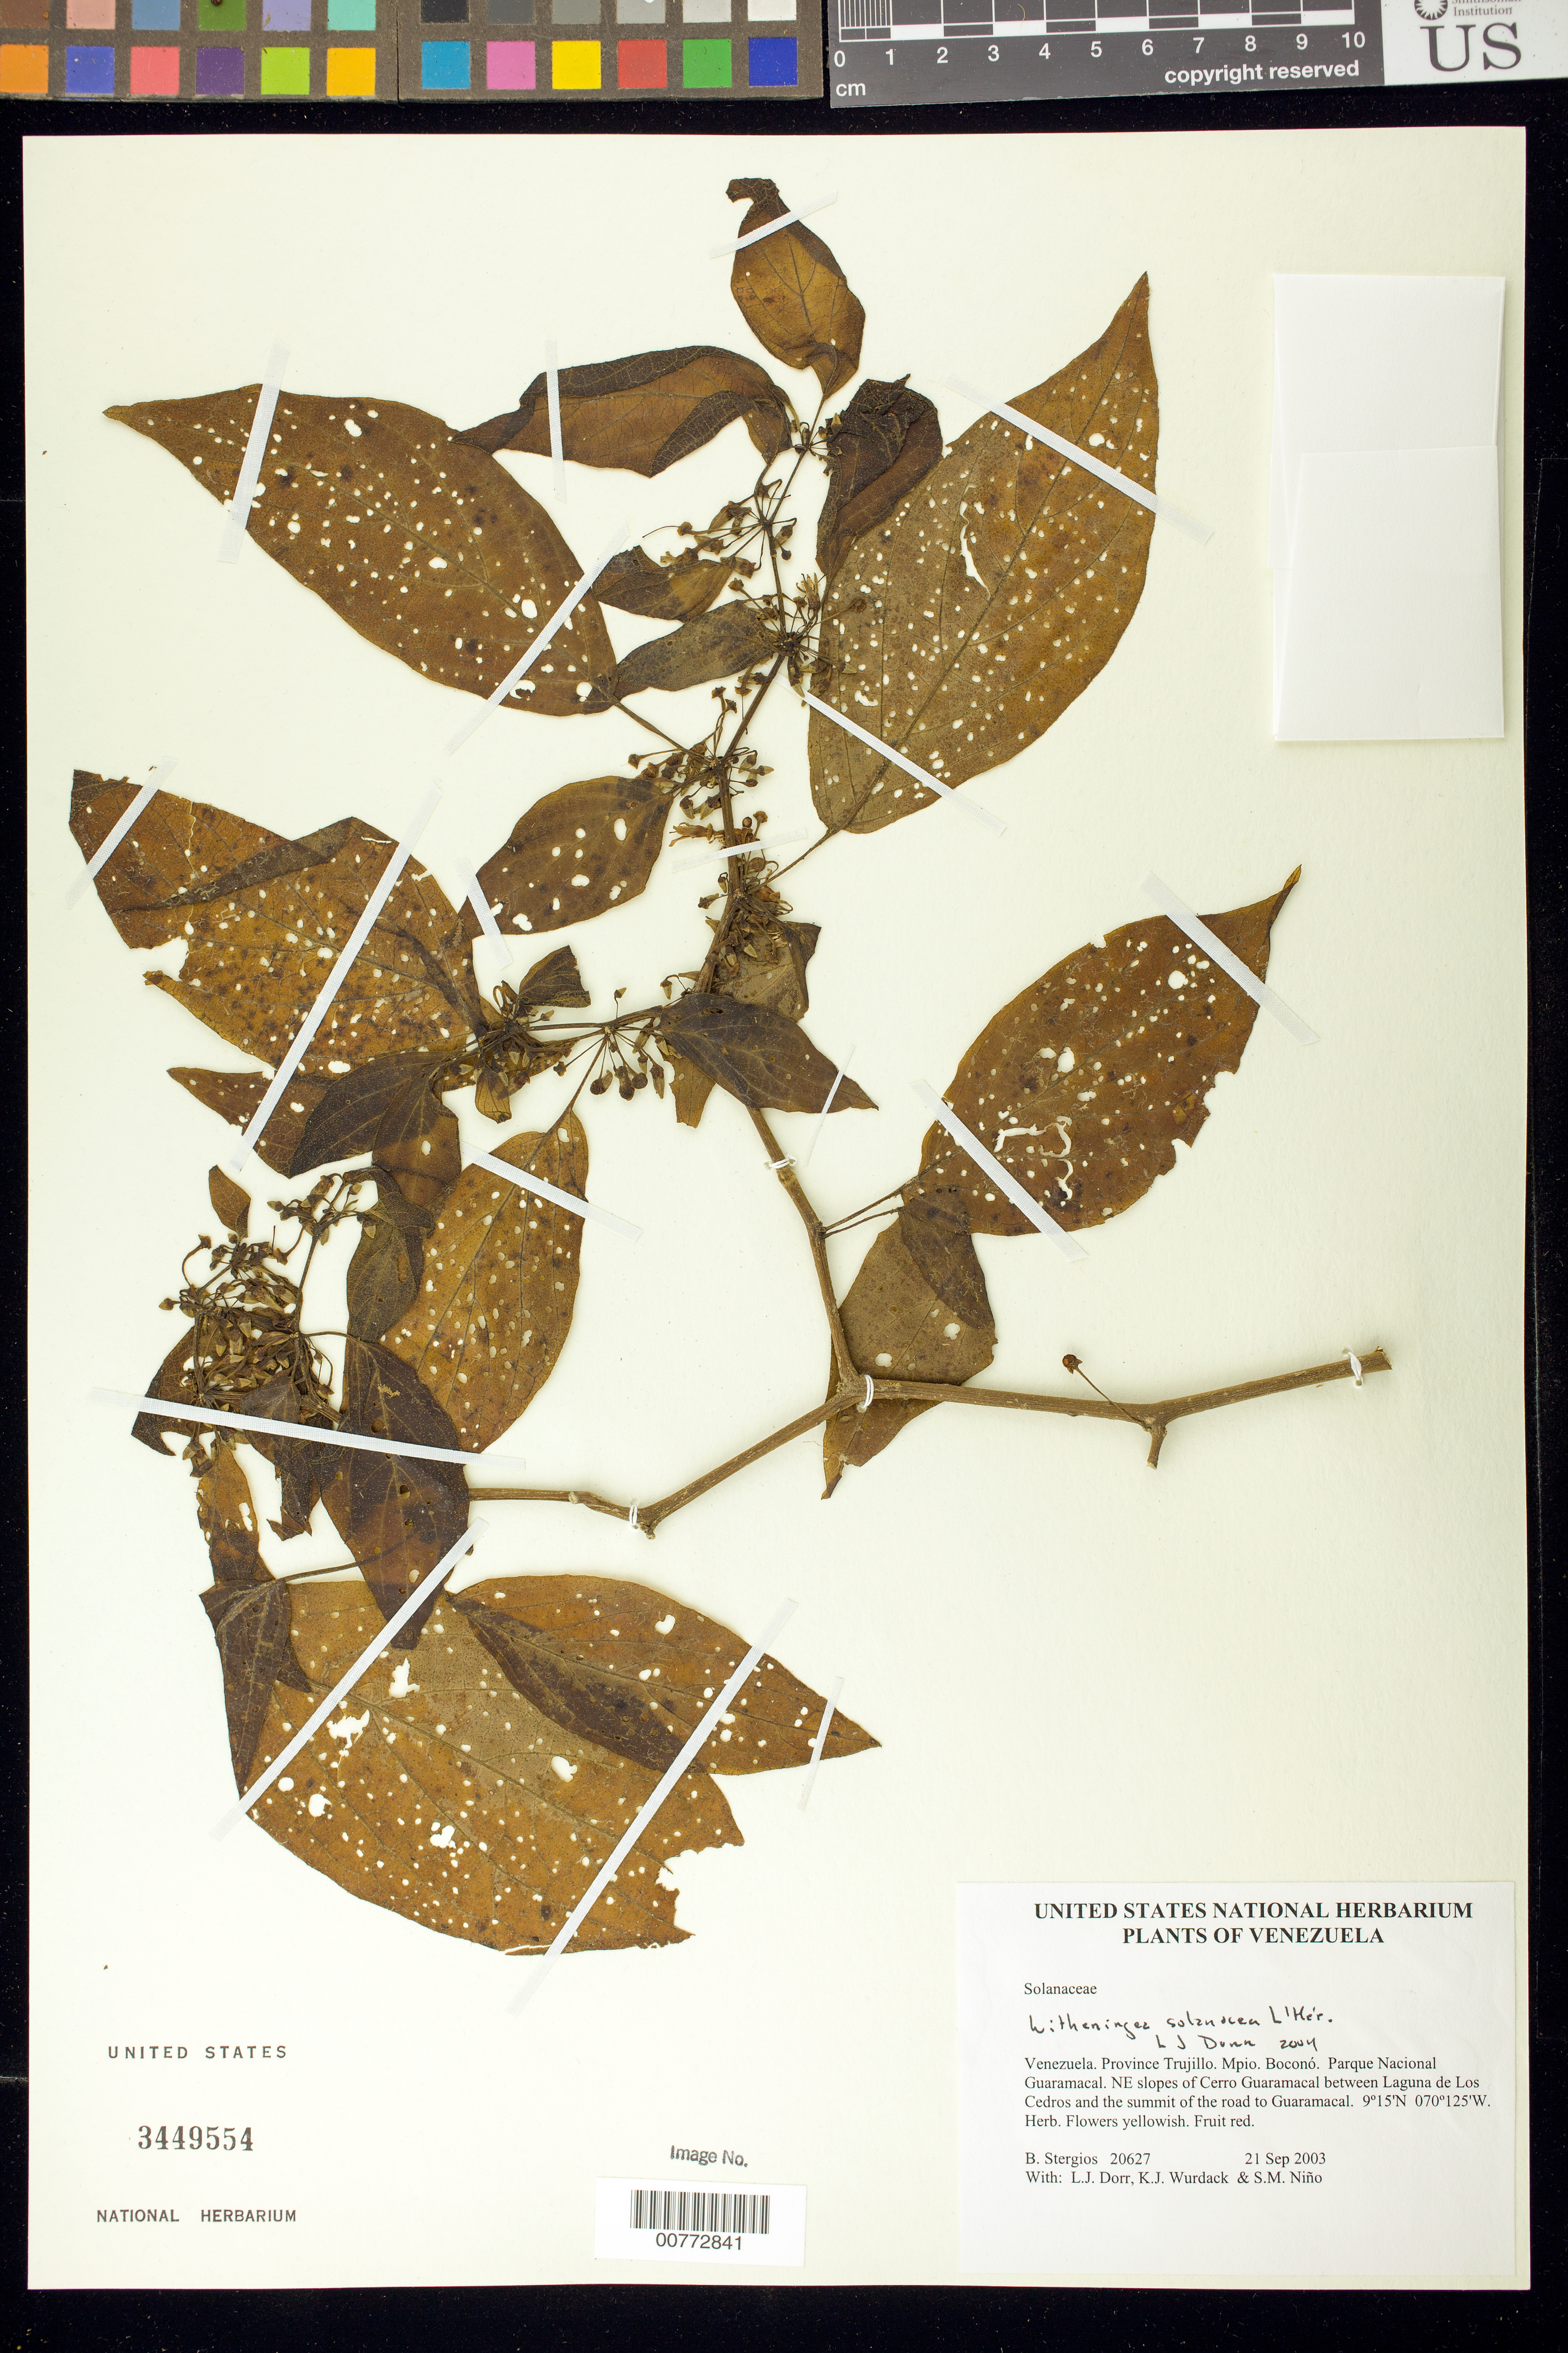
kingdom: Plantae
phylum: Tracheophyta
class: Magnoliopsida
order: Solanales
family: Solanaceae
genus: Witheringia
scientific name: Witheringia solanacea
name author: L'Hér.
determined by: Dorr, L. J., (BOT), Smithsonian Institution - National Museum of Natural History (UNITED STATES)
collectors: B. G. Stergios, L. J. Dorr, K. Wurdack & S. M. Niño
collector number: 20627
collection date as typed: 21 Sep 2003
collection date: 2003-09-21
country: Venezuela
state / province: Trujillo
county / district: Boconó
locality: Parque Nacional Guaramacal. NE slopes of Cerro Guaramacal between Laguna de Los Cedros and the summit of the road to Guaramacal.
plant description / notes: PORT, US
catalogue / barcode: US 3449554